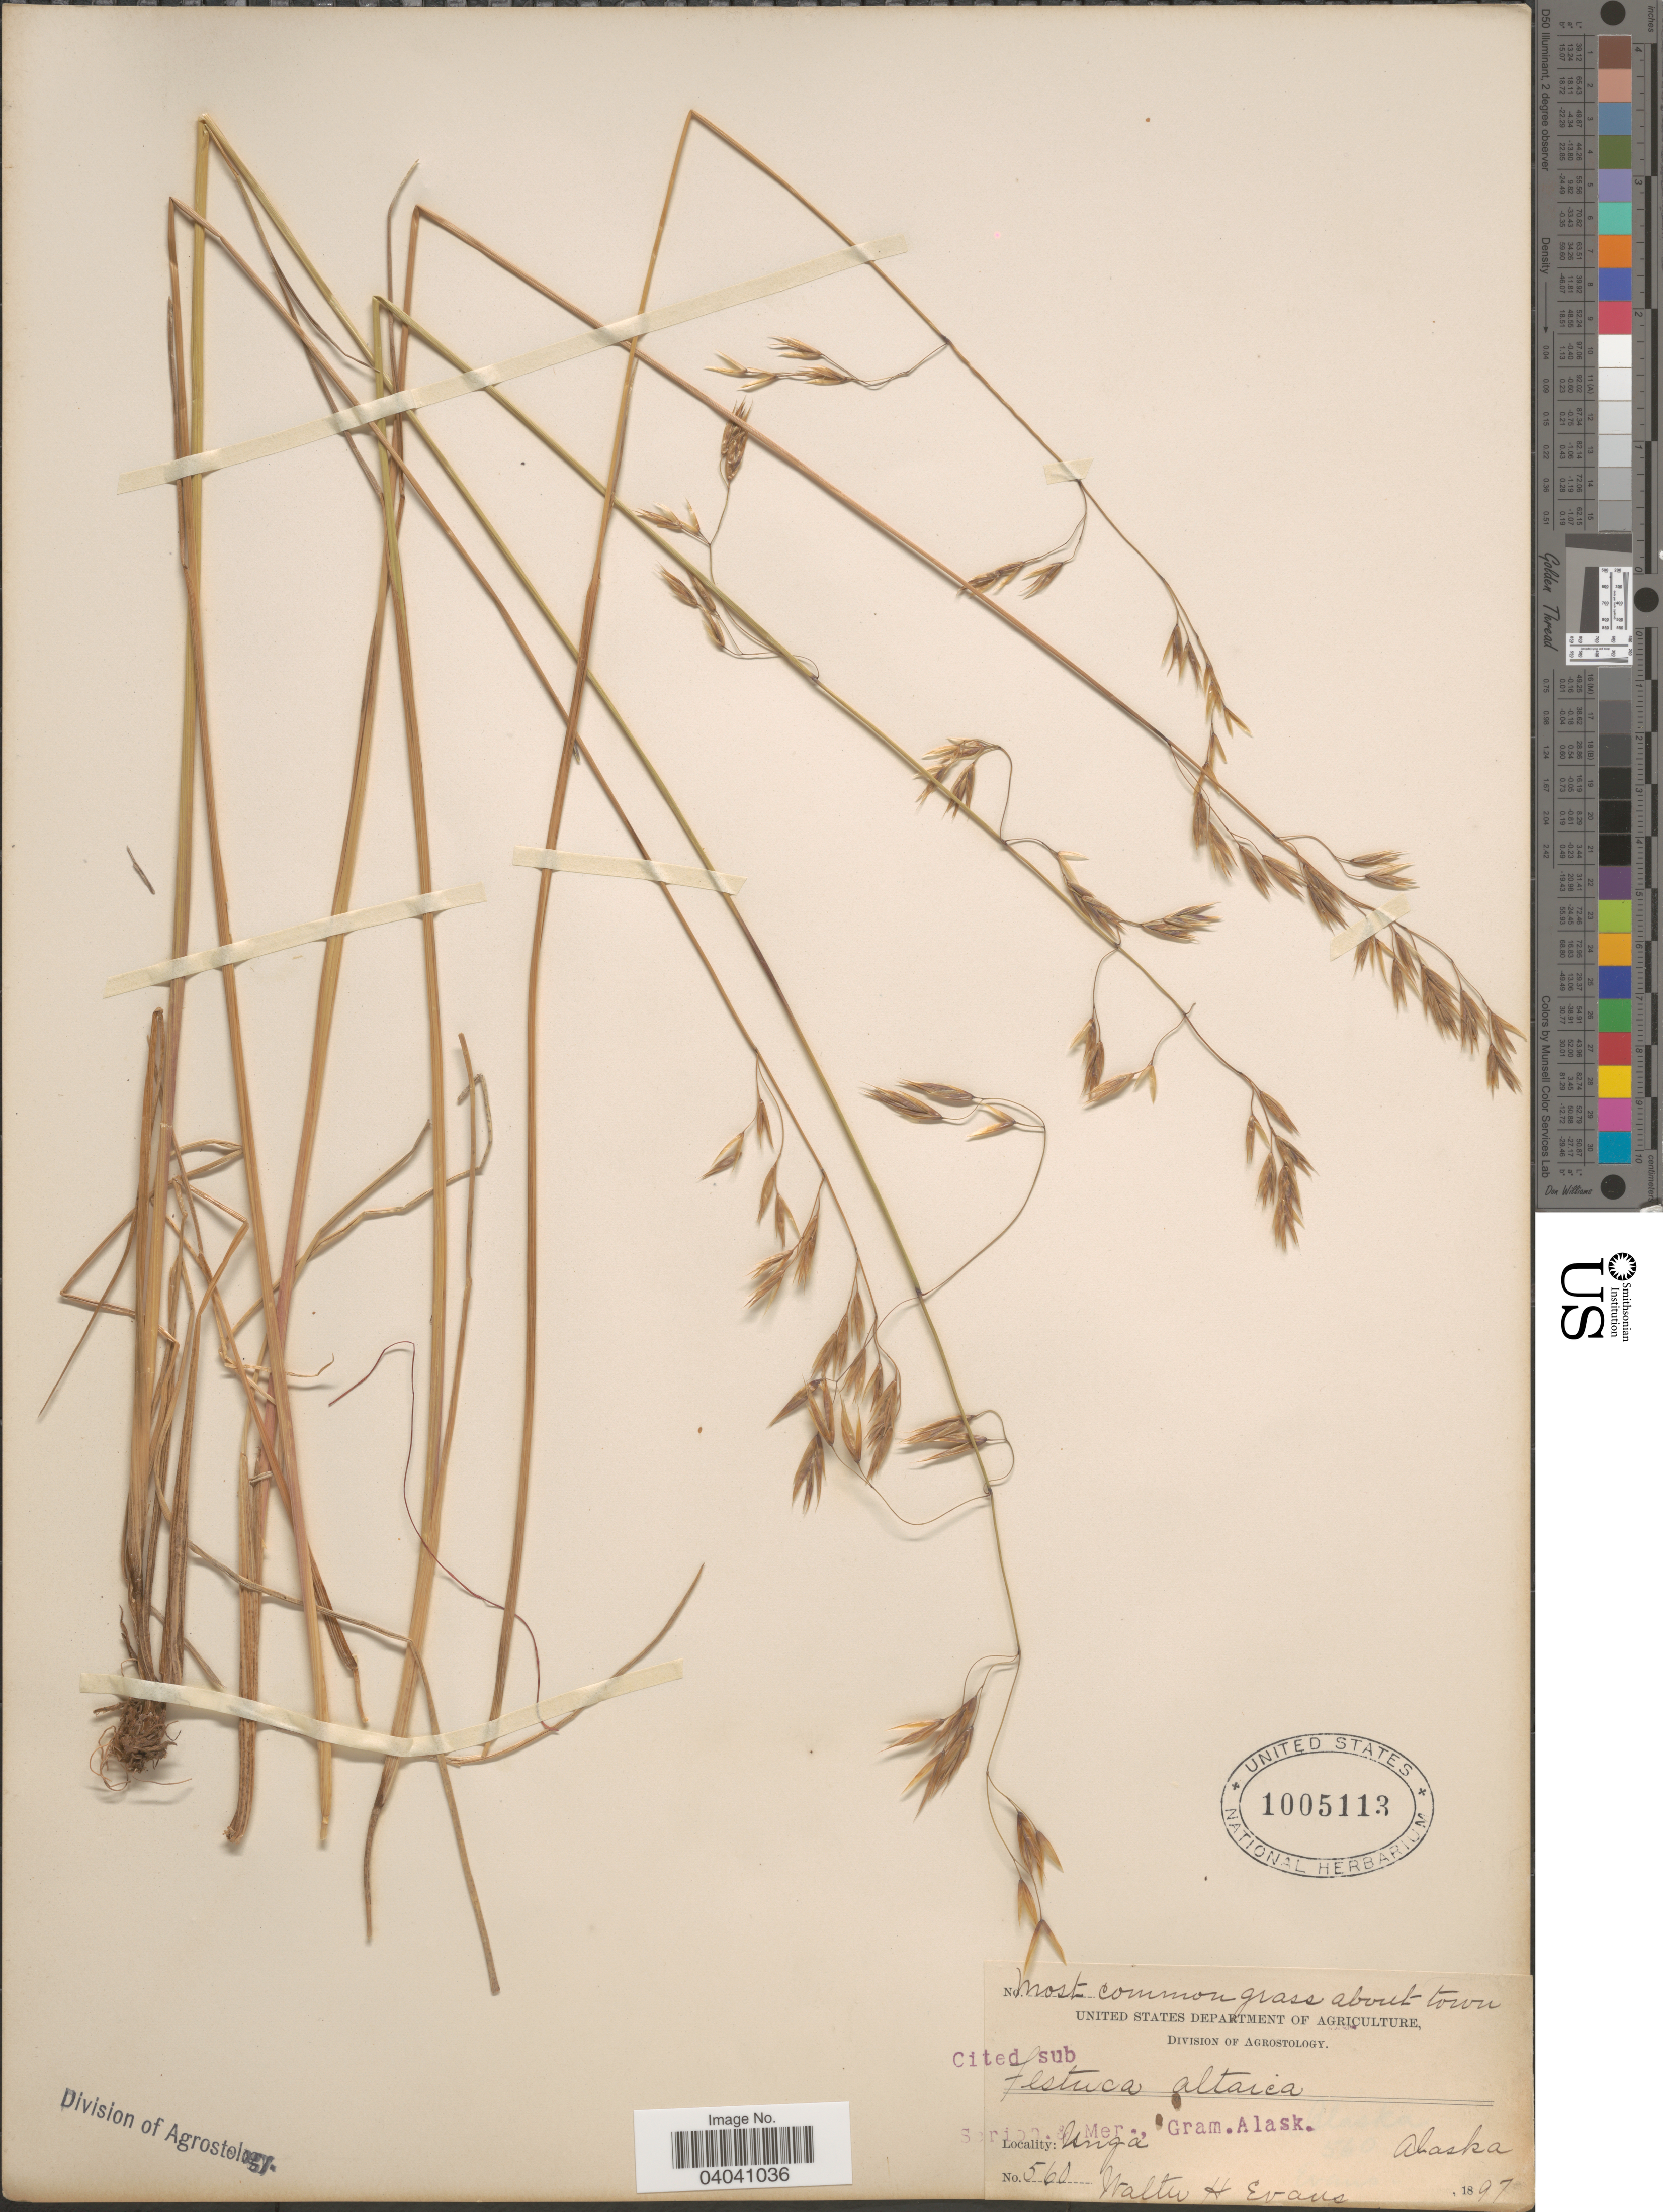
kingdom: Plantae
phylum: Tracheophyta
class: Liliopsida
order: Poales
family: Poaceae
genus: Festuca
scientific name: Festuca altaica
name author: Trin.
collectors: W. H. Evans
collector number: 560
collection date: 1897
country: United States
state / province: Alaska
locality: Unga.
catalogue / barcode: US 1005113